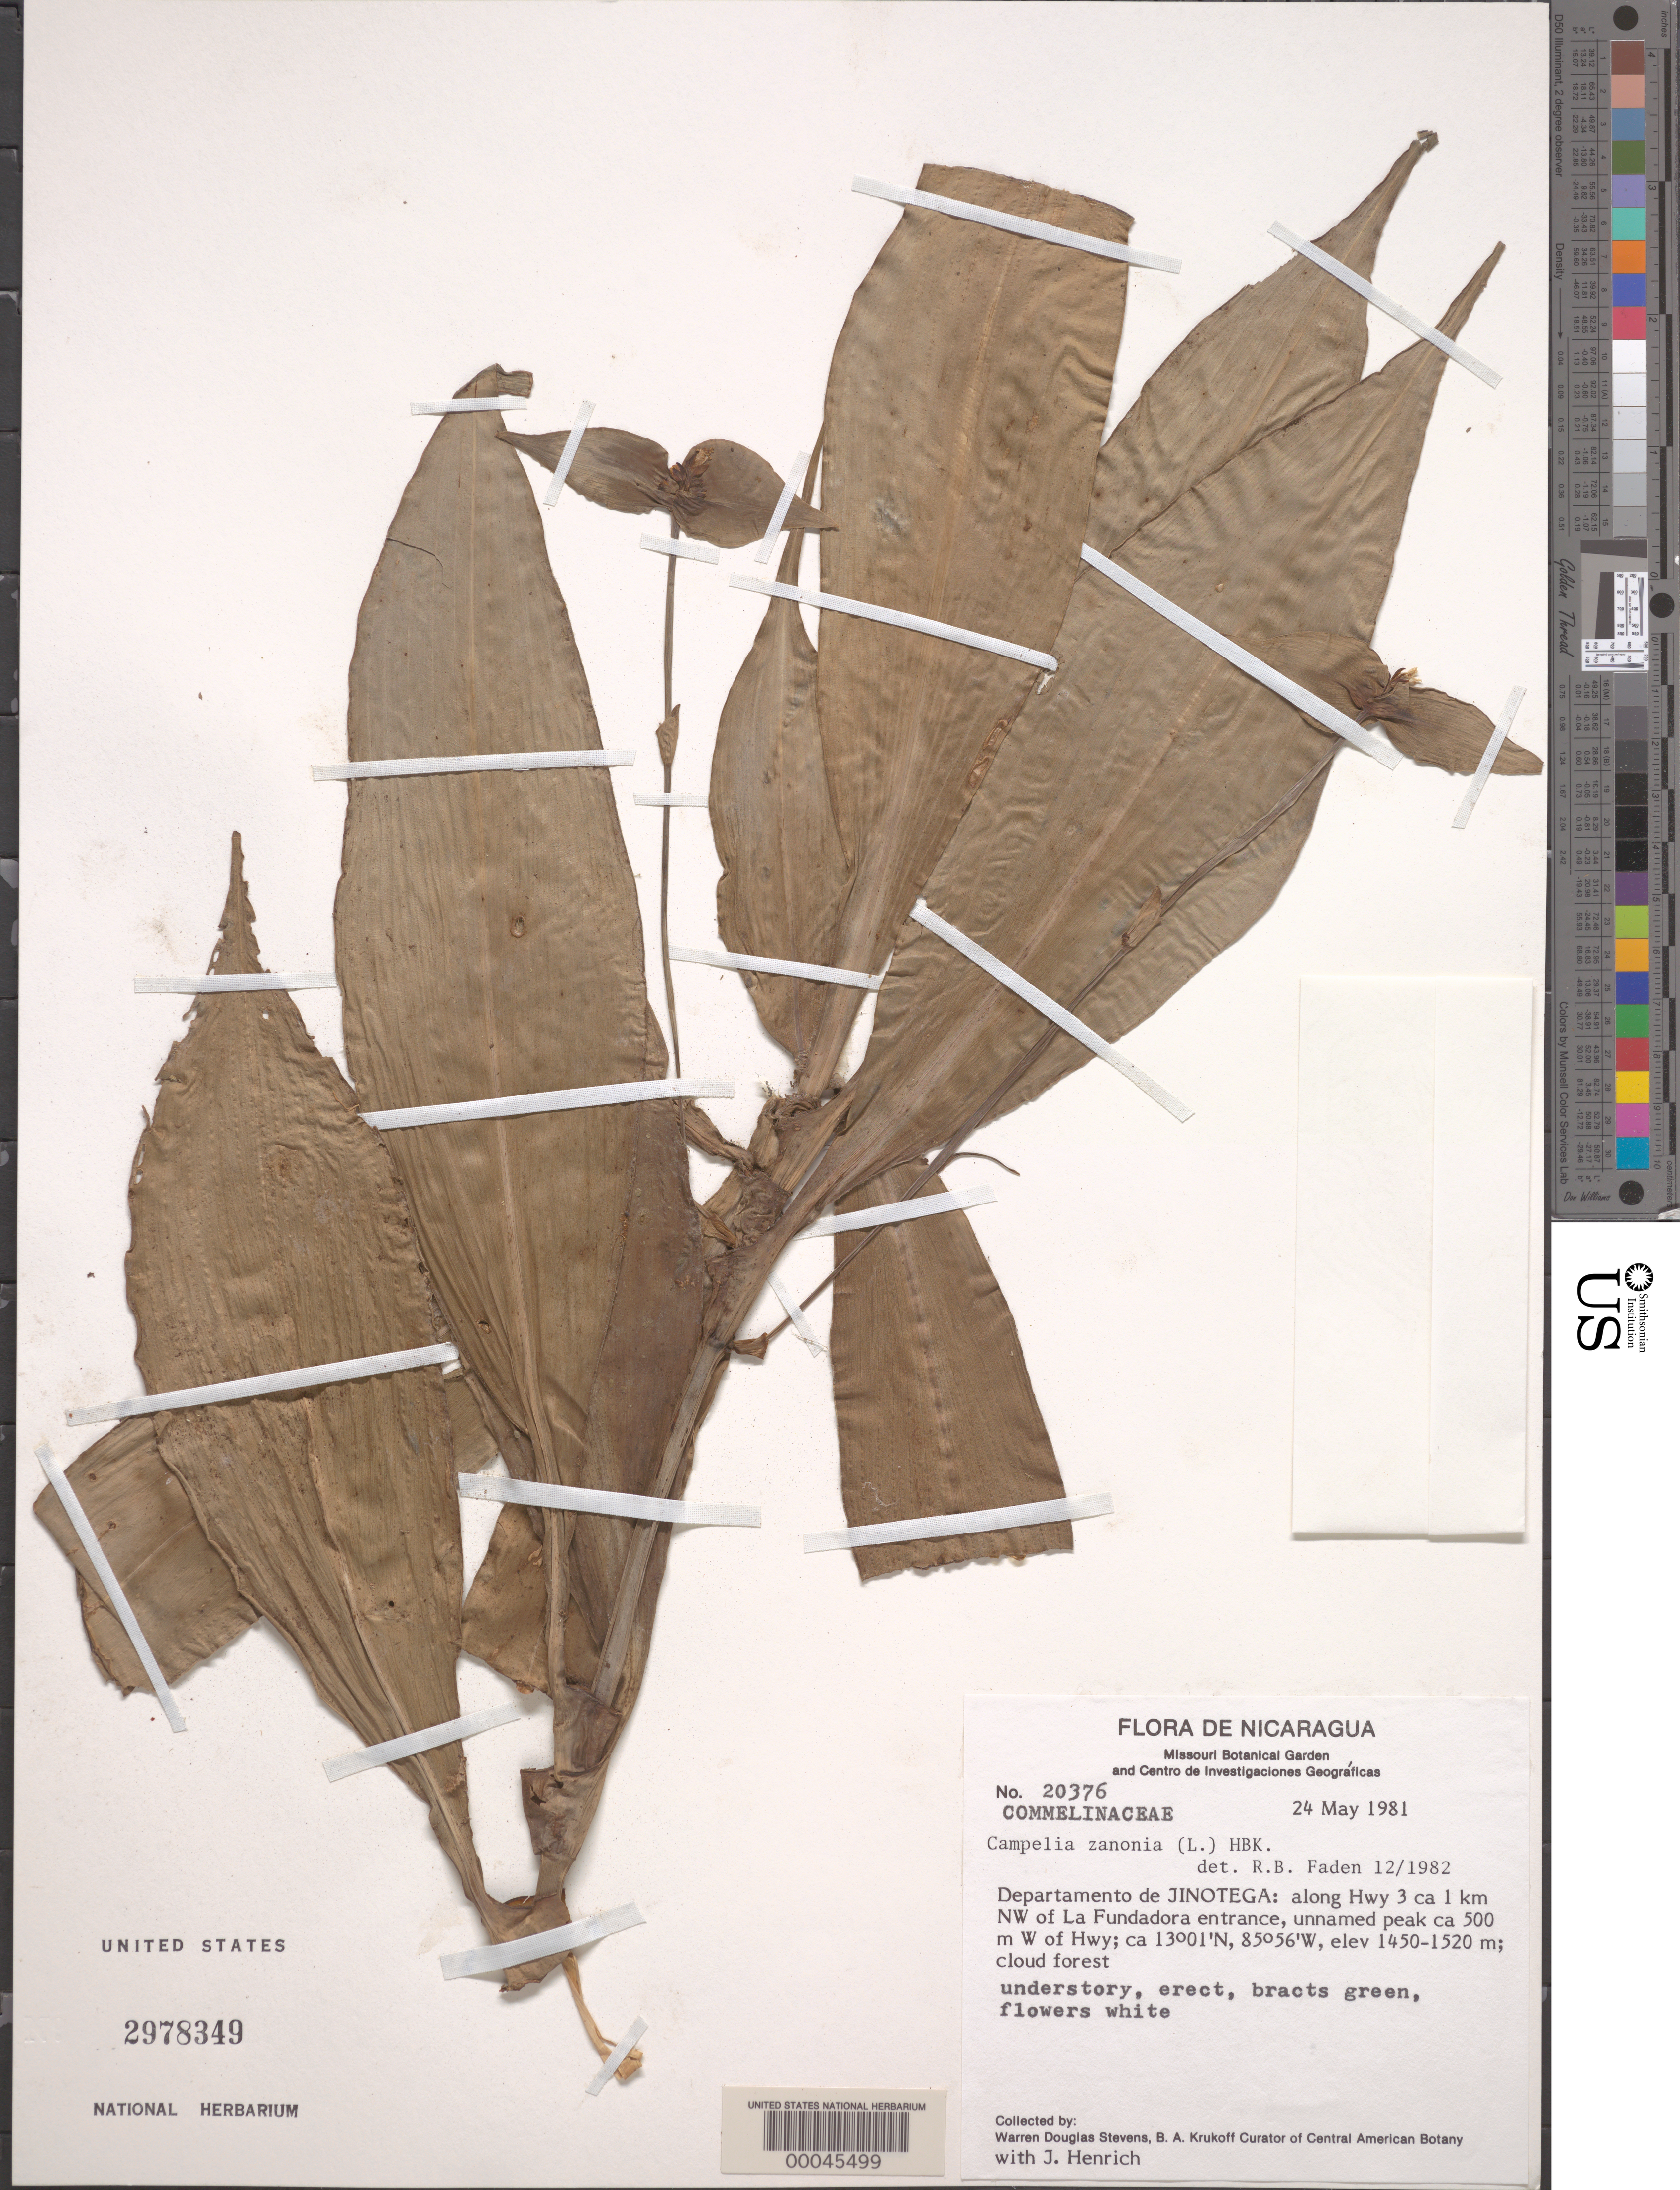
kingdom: Plantae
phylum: Tracheophyta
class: Liliopsida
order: Commelinales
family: Commelinaceae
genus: Tradescantia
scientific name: Tradescantia zanonia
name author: (L.) Sw.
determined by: Faden, Robert B., (US), Smithsonian Institution - National Museum of Natural History (UNITED STATES)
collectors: W. D. Stevens & J. E. Henrich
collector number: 20376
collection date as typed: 24 May 1981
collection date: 1981-05-24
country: Nicaragua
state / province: Jinotega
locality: Nw of la fundadora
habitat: Roadside, understory of cloud forest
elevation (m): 1450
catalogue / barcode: US 2978349